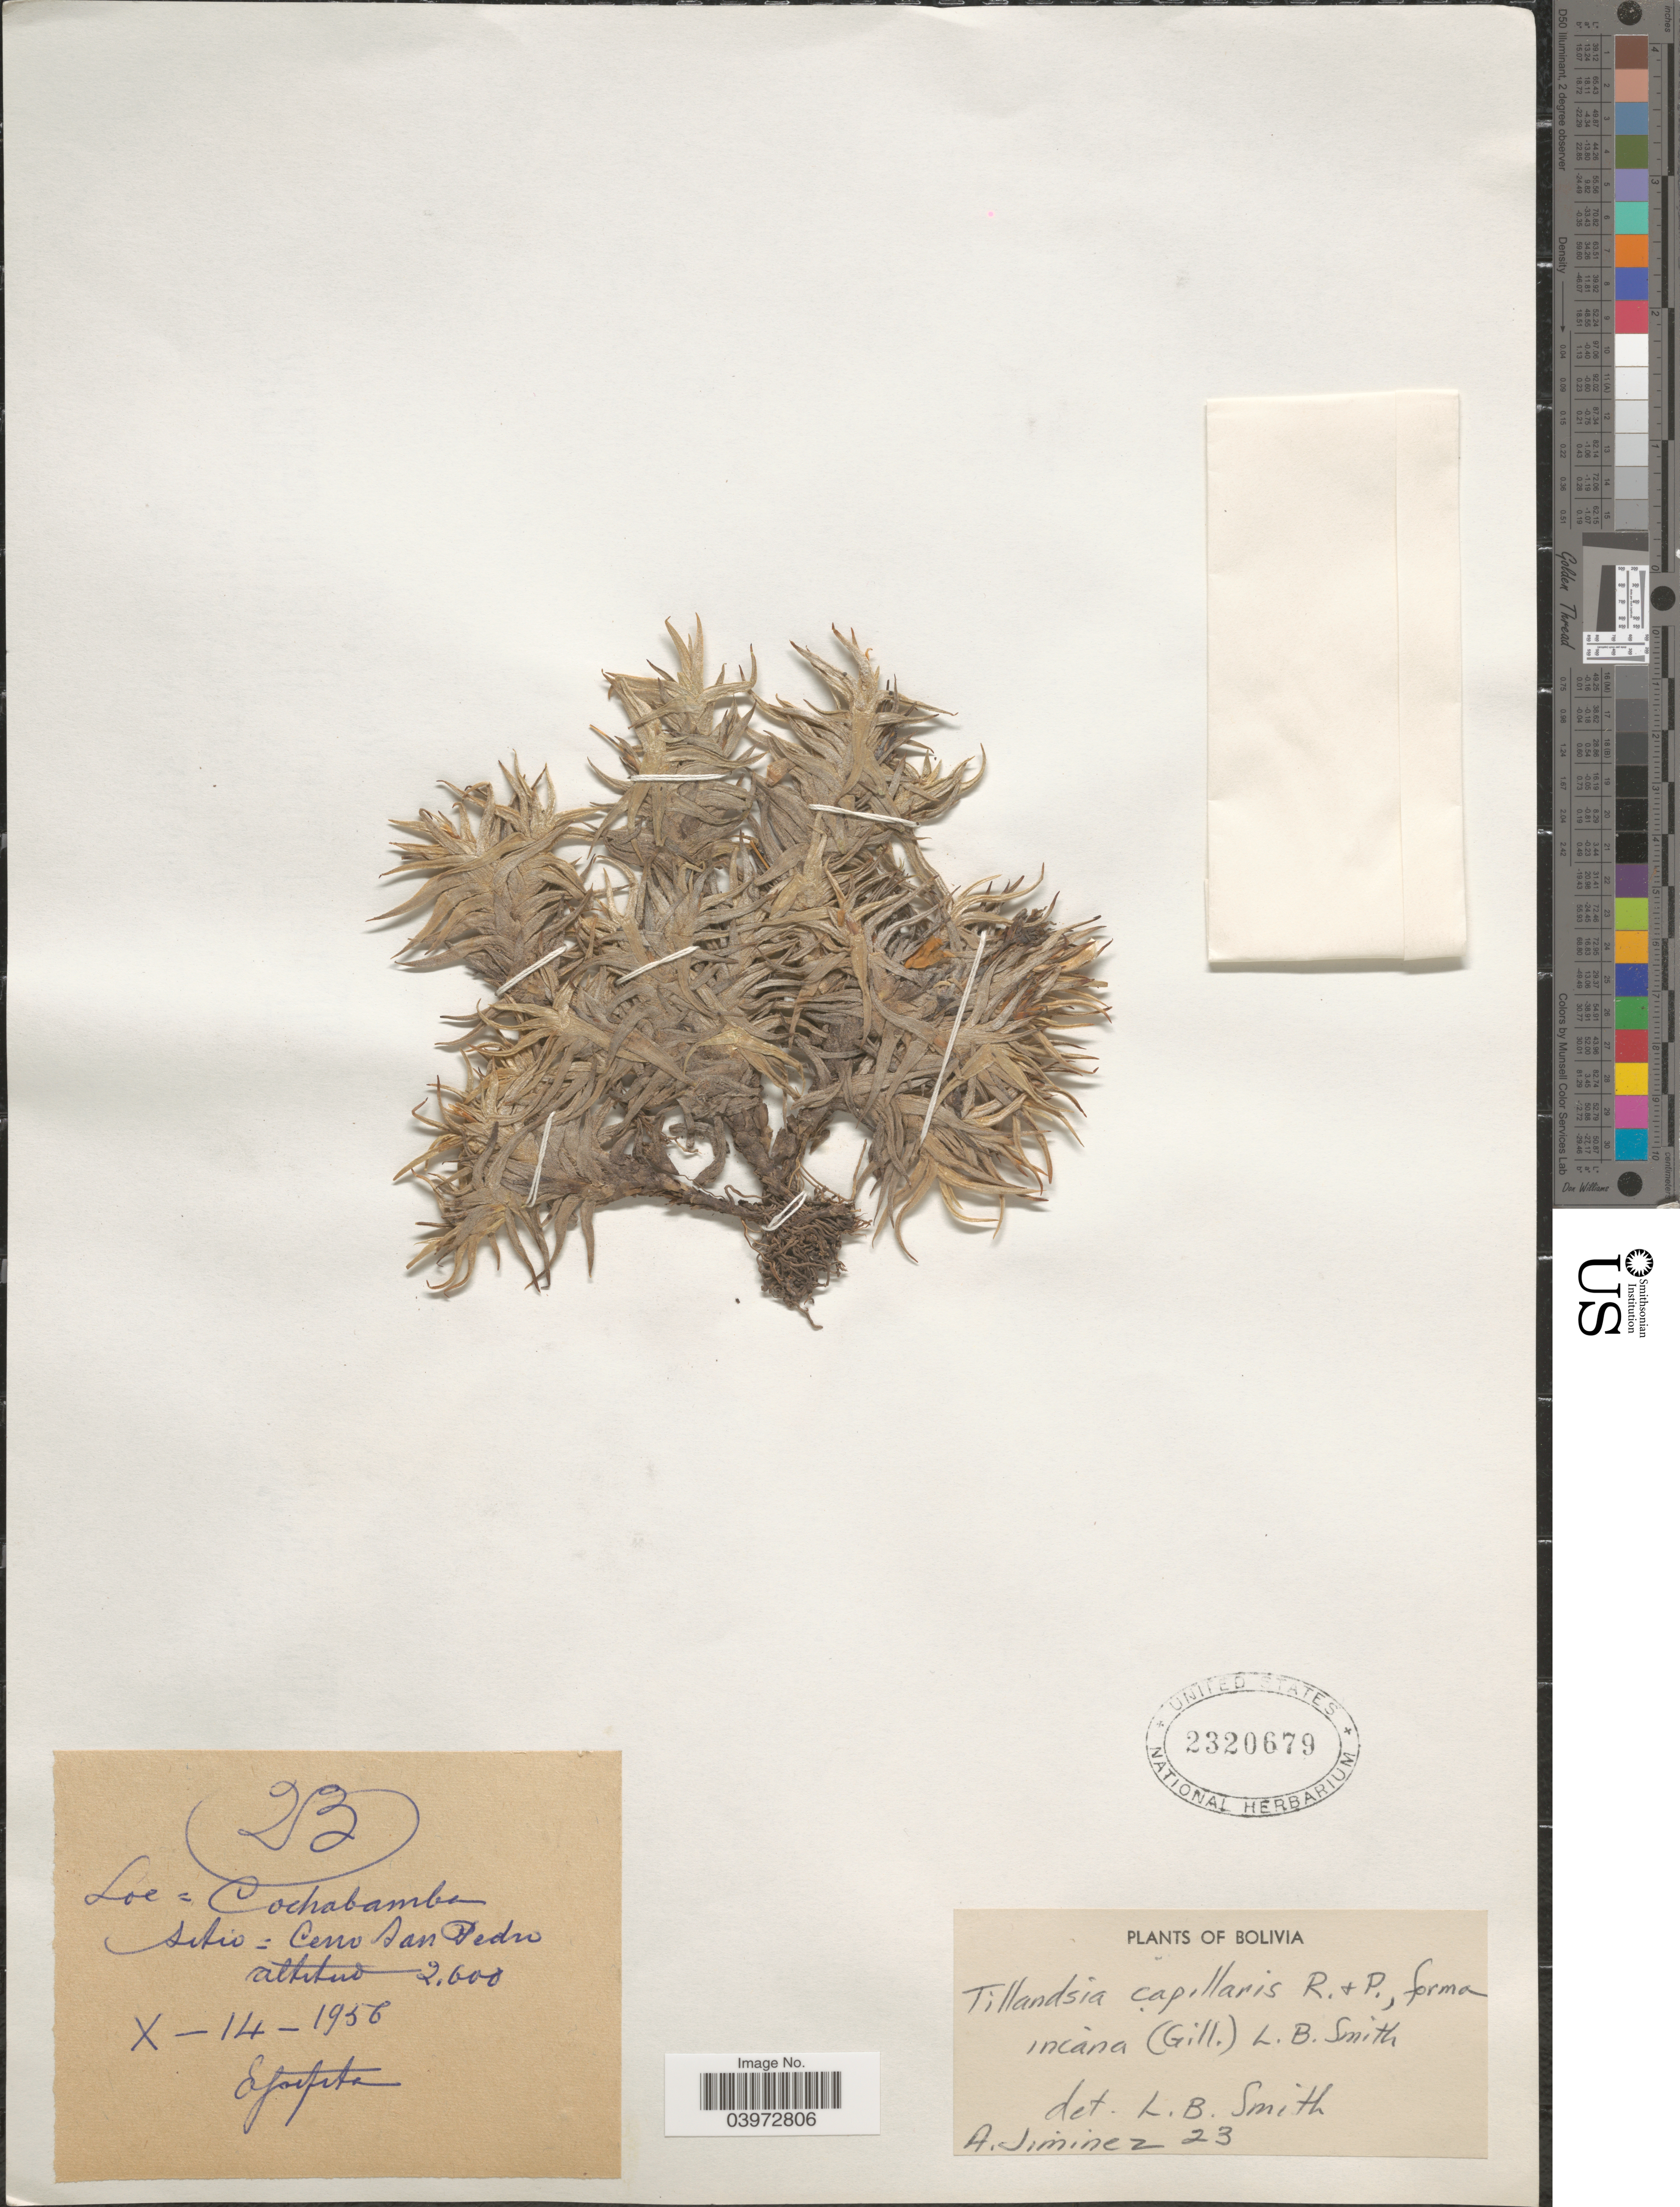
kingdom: Plantae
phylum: Tracheophyta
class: Liliopsida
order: Poales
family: Bromeliaceae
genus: Tillandsia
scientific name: Tillandsia capillaris f. incana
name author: (Mez) L.B. Sm.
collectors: A. Jiminez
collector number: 23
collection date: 1956-10-14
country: Bolivia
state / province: Cochabamba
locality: Sitio: Cerro San Pedro.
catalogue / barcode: US 2320679